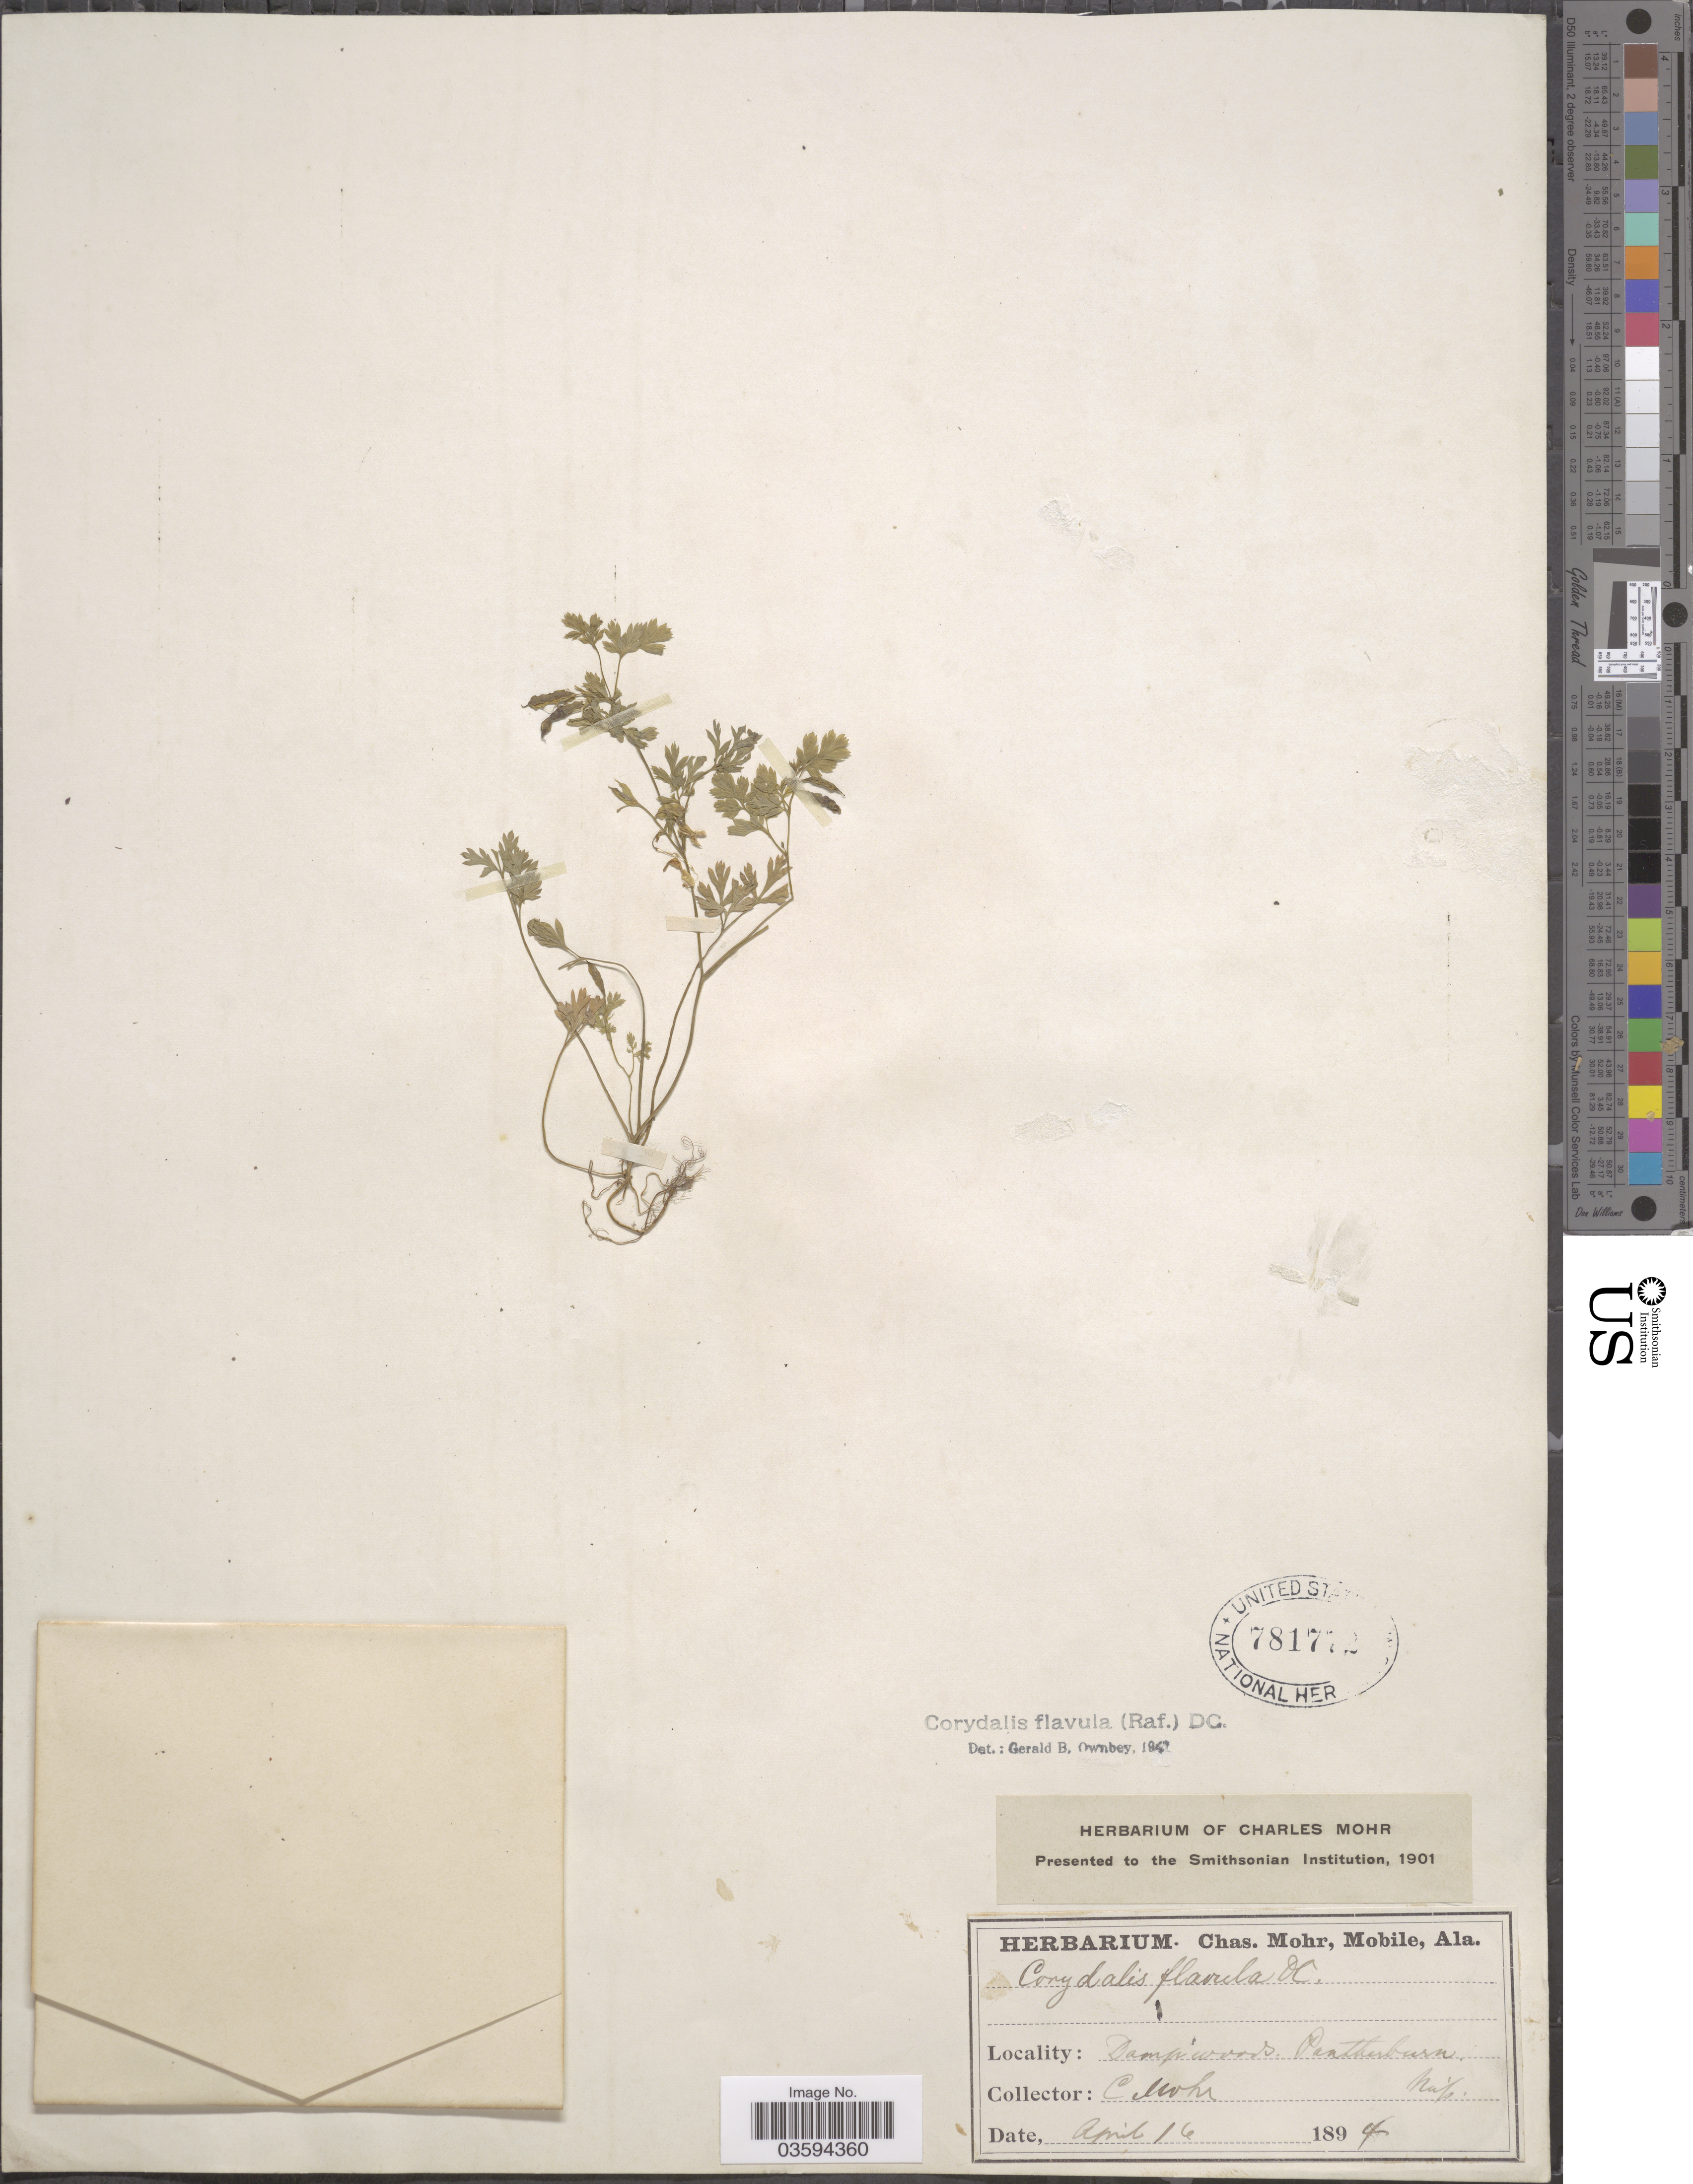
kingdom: Plantae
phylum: Tracheophyta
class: Magnoliopsida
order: Ranunculales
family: Papaveraceae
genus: Corydalis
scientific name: Corydalis flavula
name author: (Raf.) DC.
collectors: Mohr, C. T. (herbarium)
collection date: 1894-04-16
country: United States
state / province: Mississippi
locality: Damp woods Pantherburn.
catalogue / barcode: US 781772